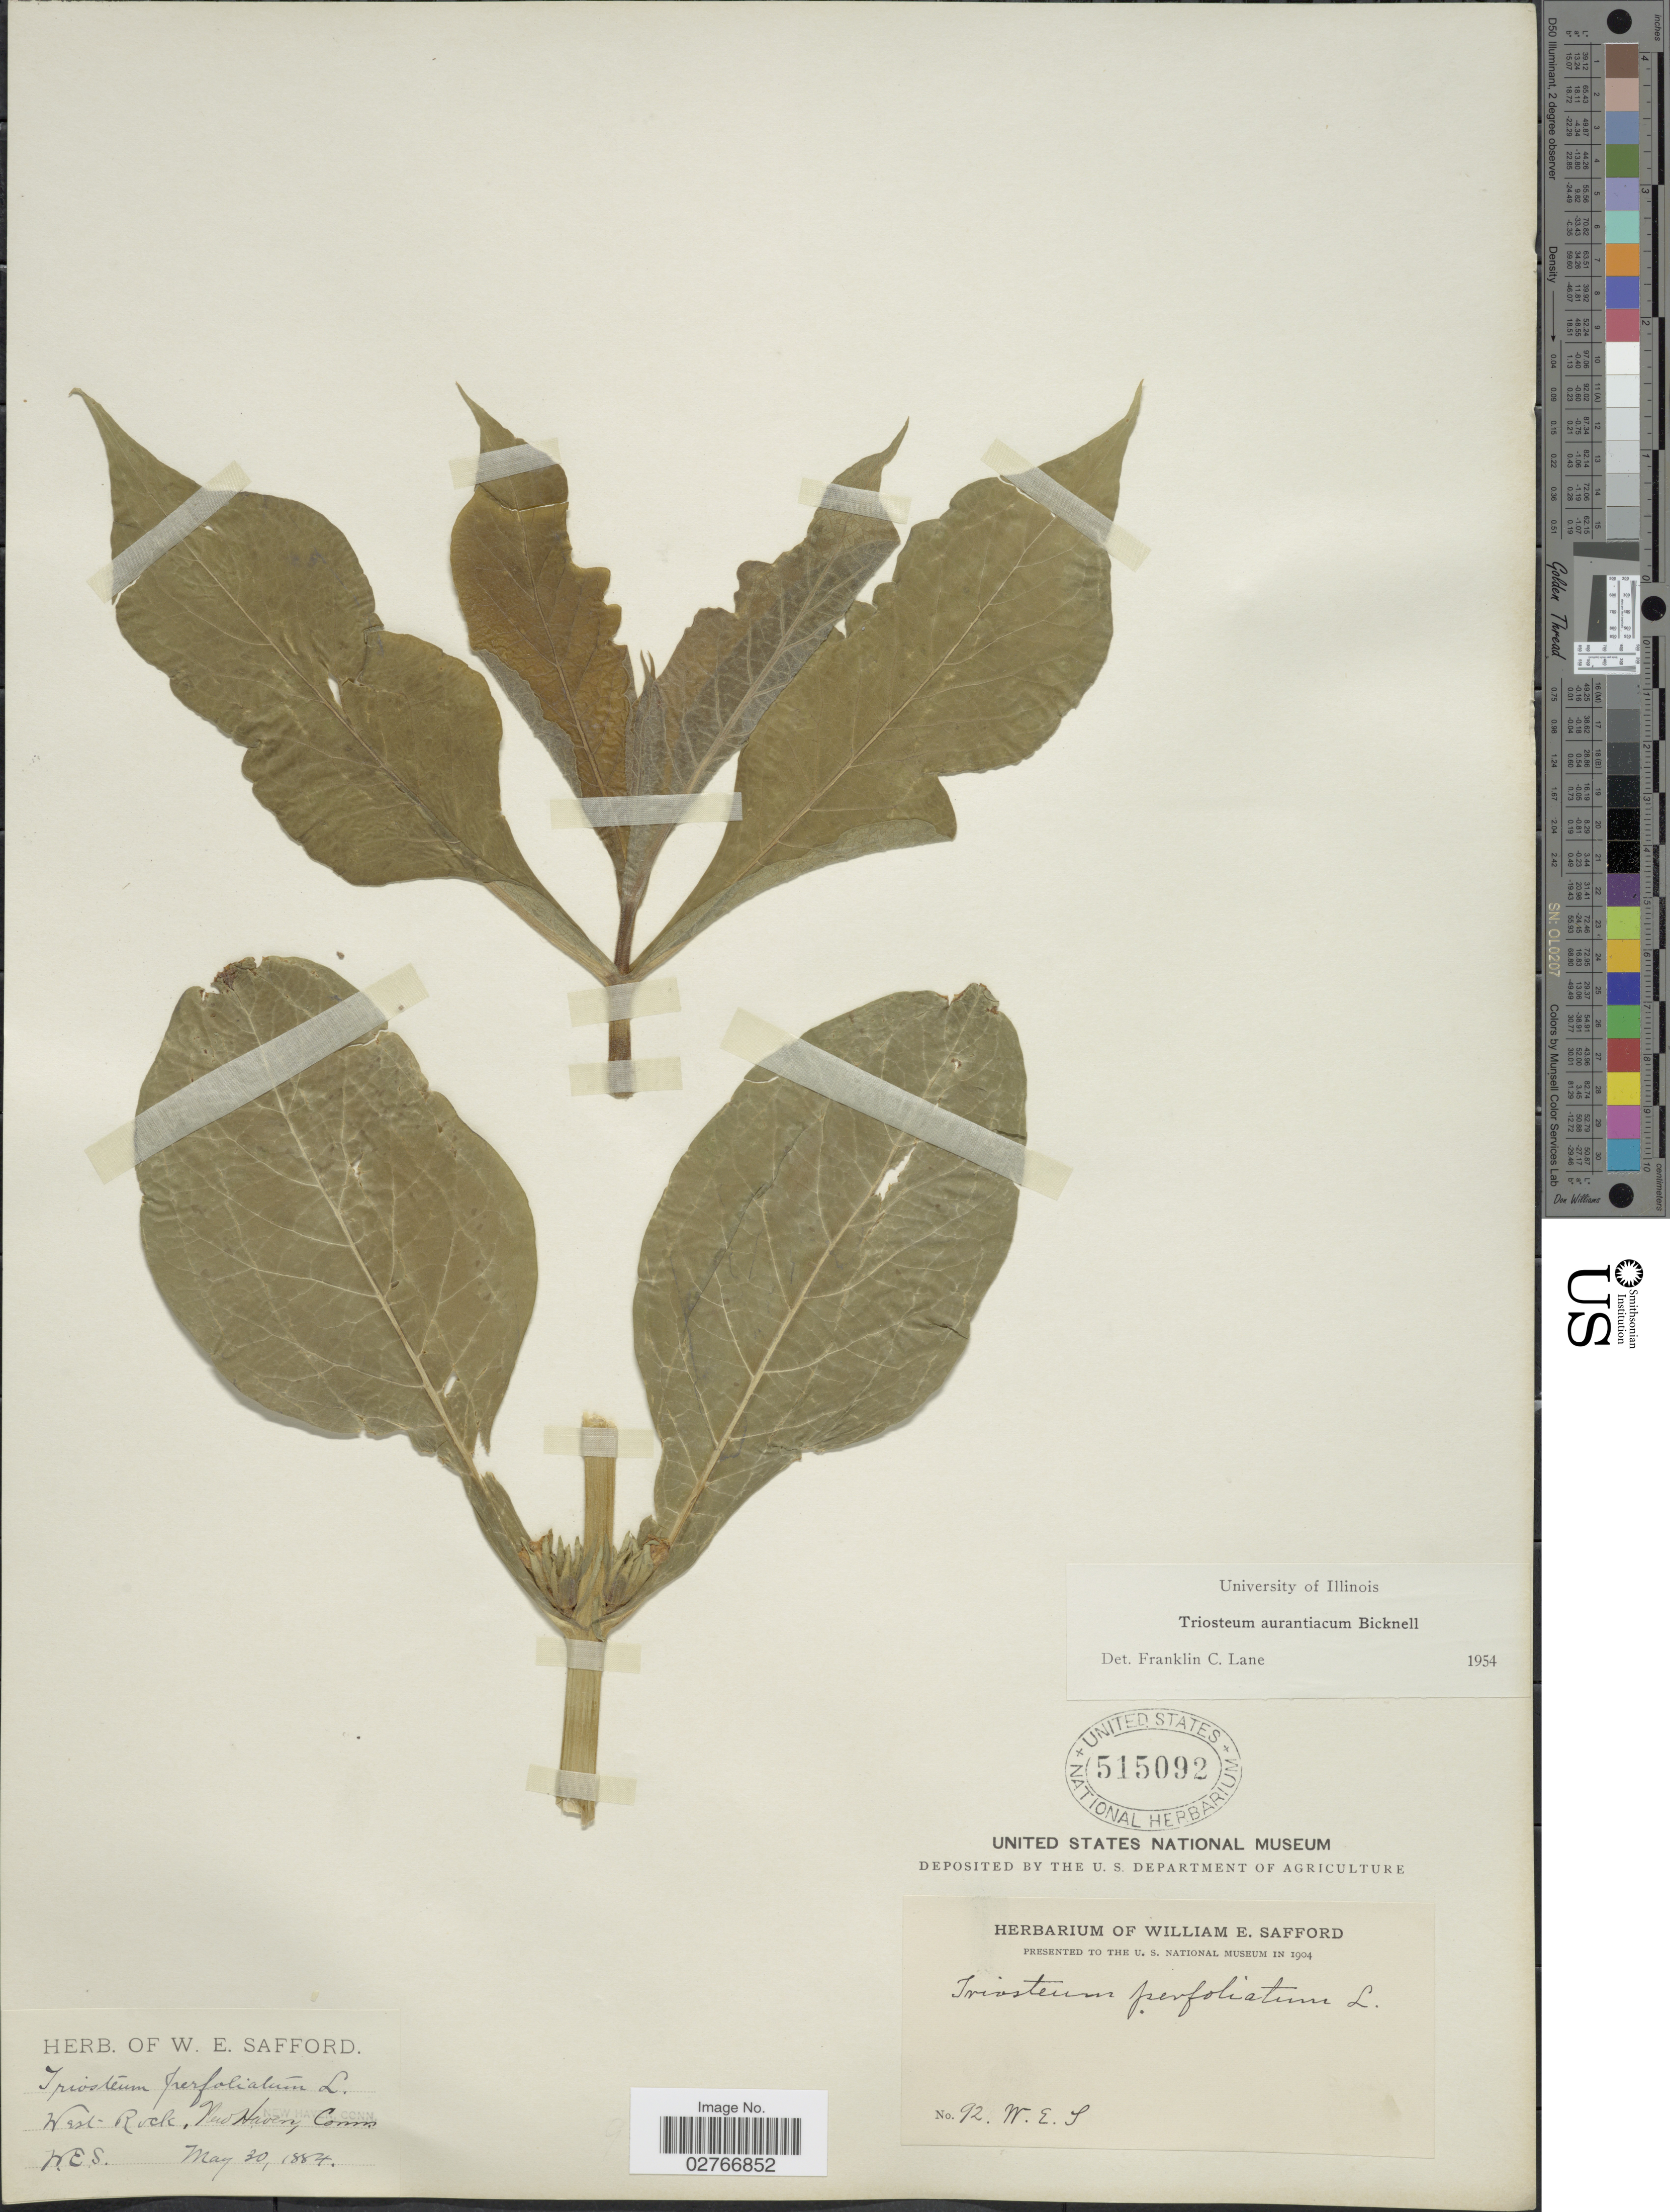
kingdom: Plantae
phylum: Tracheophyta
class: Magnoliopsida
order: Dipsacales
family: Caprifoliaceae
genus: Triosteum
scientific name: Triosteum aurantiacum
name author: E.P. Bicknell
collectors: W. E. Safford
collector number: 92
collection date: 1884-05-30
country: United States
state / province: Connecticut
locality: West-Rock, New Haven.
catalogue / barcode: US 515092